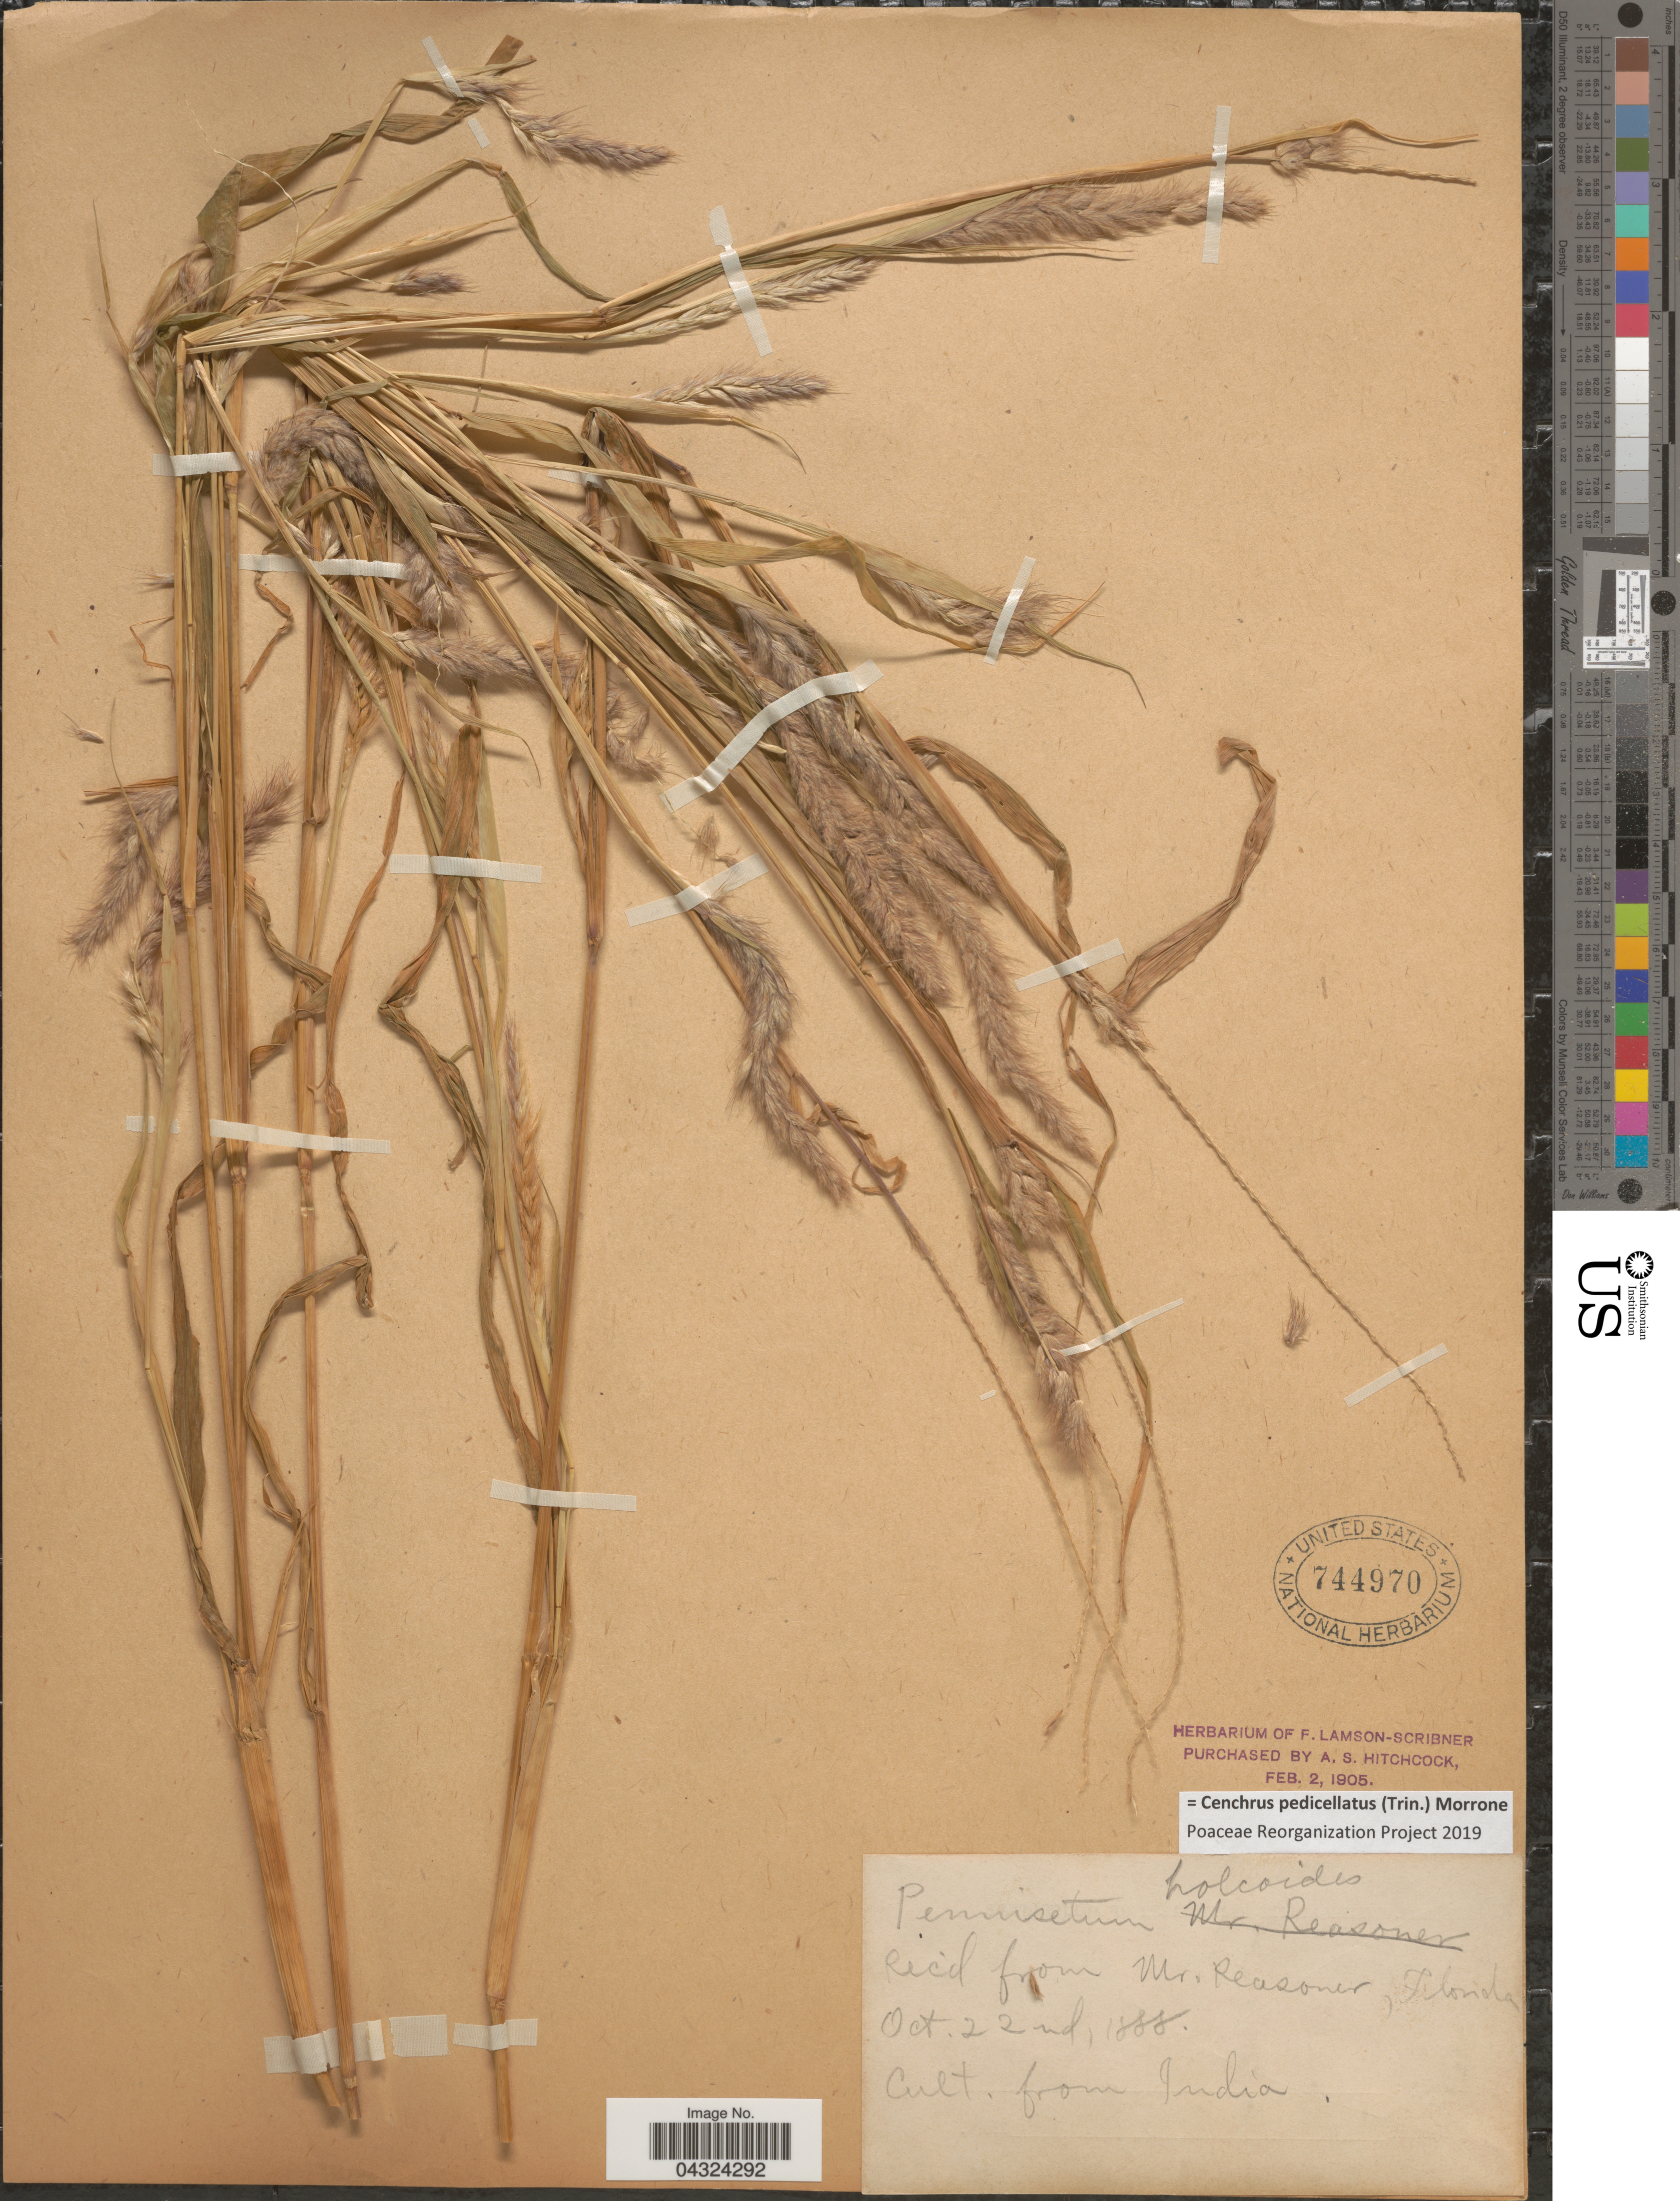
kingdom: Plantae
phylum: Tracheophyta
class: Liliopsida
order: Poales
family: Poaceae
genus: Cenchrus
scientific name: Cenchrus pedicellatus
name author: (Trin.) Morrone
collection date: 1888-10-22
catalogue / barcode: US 744970